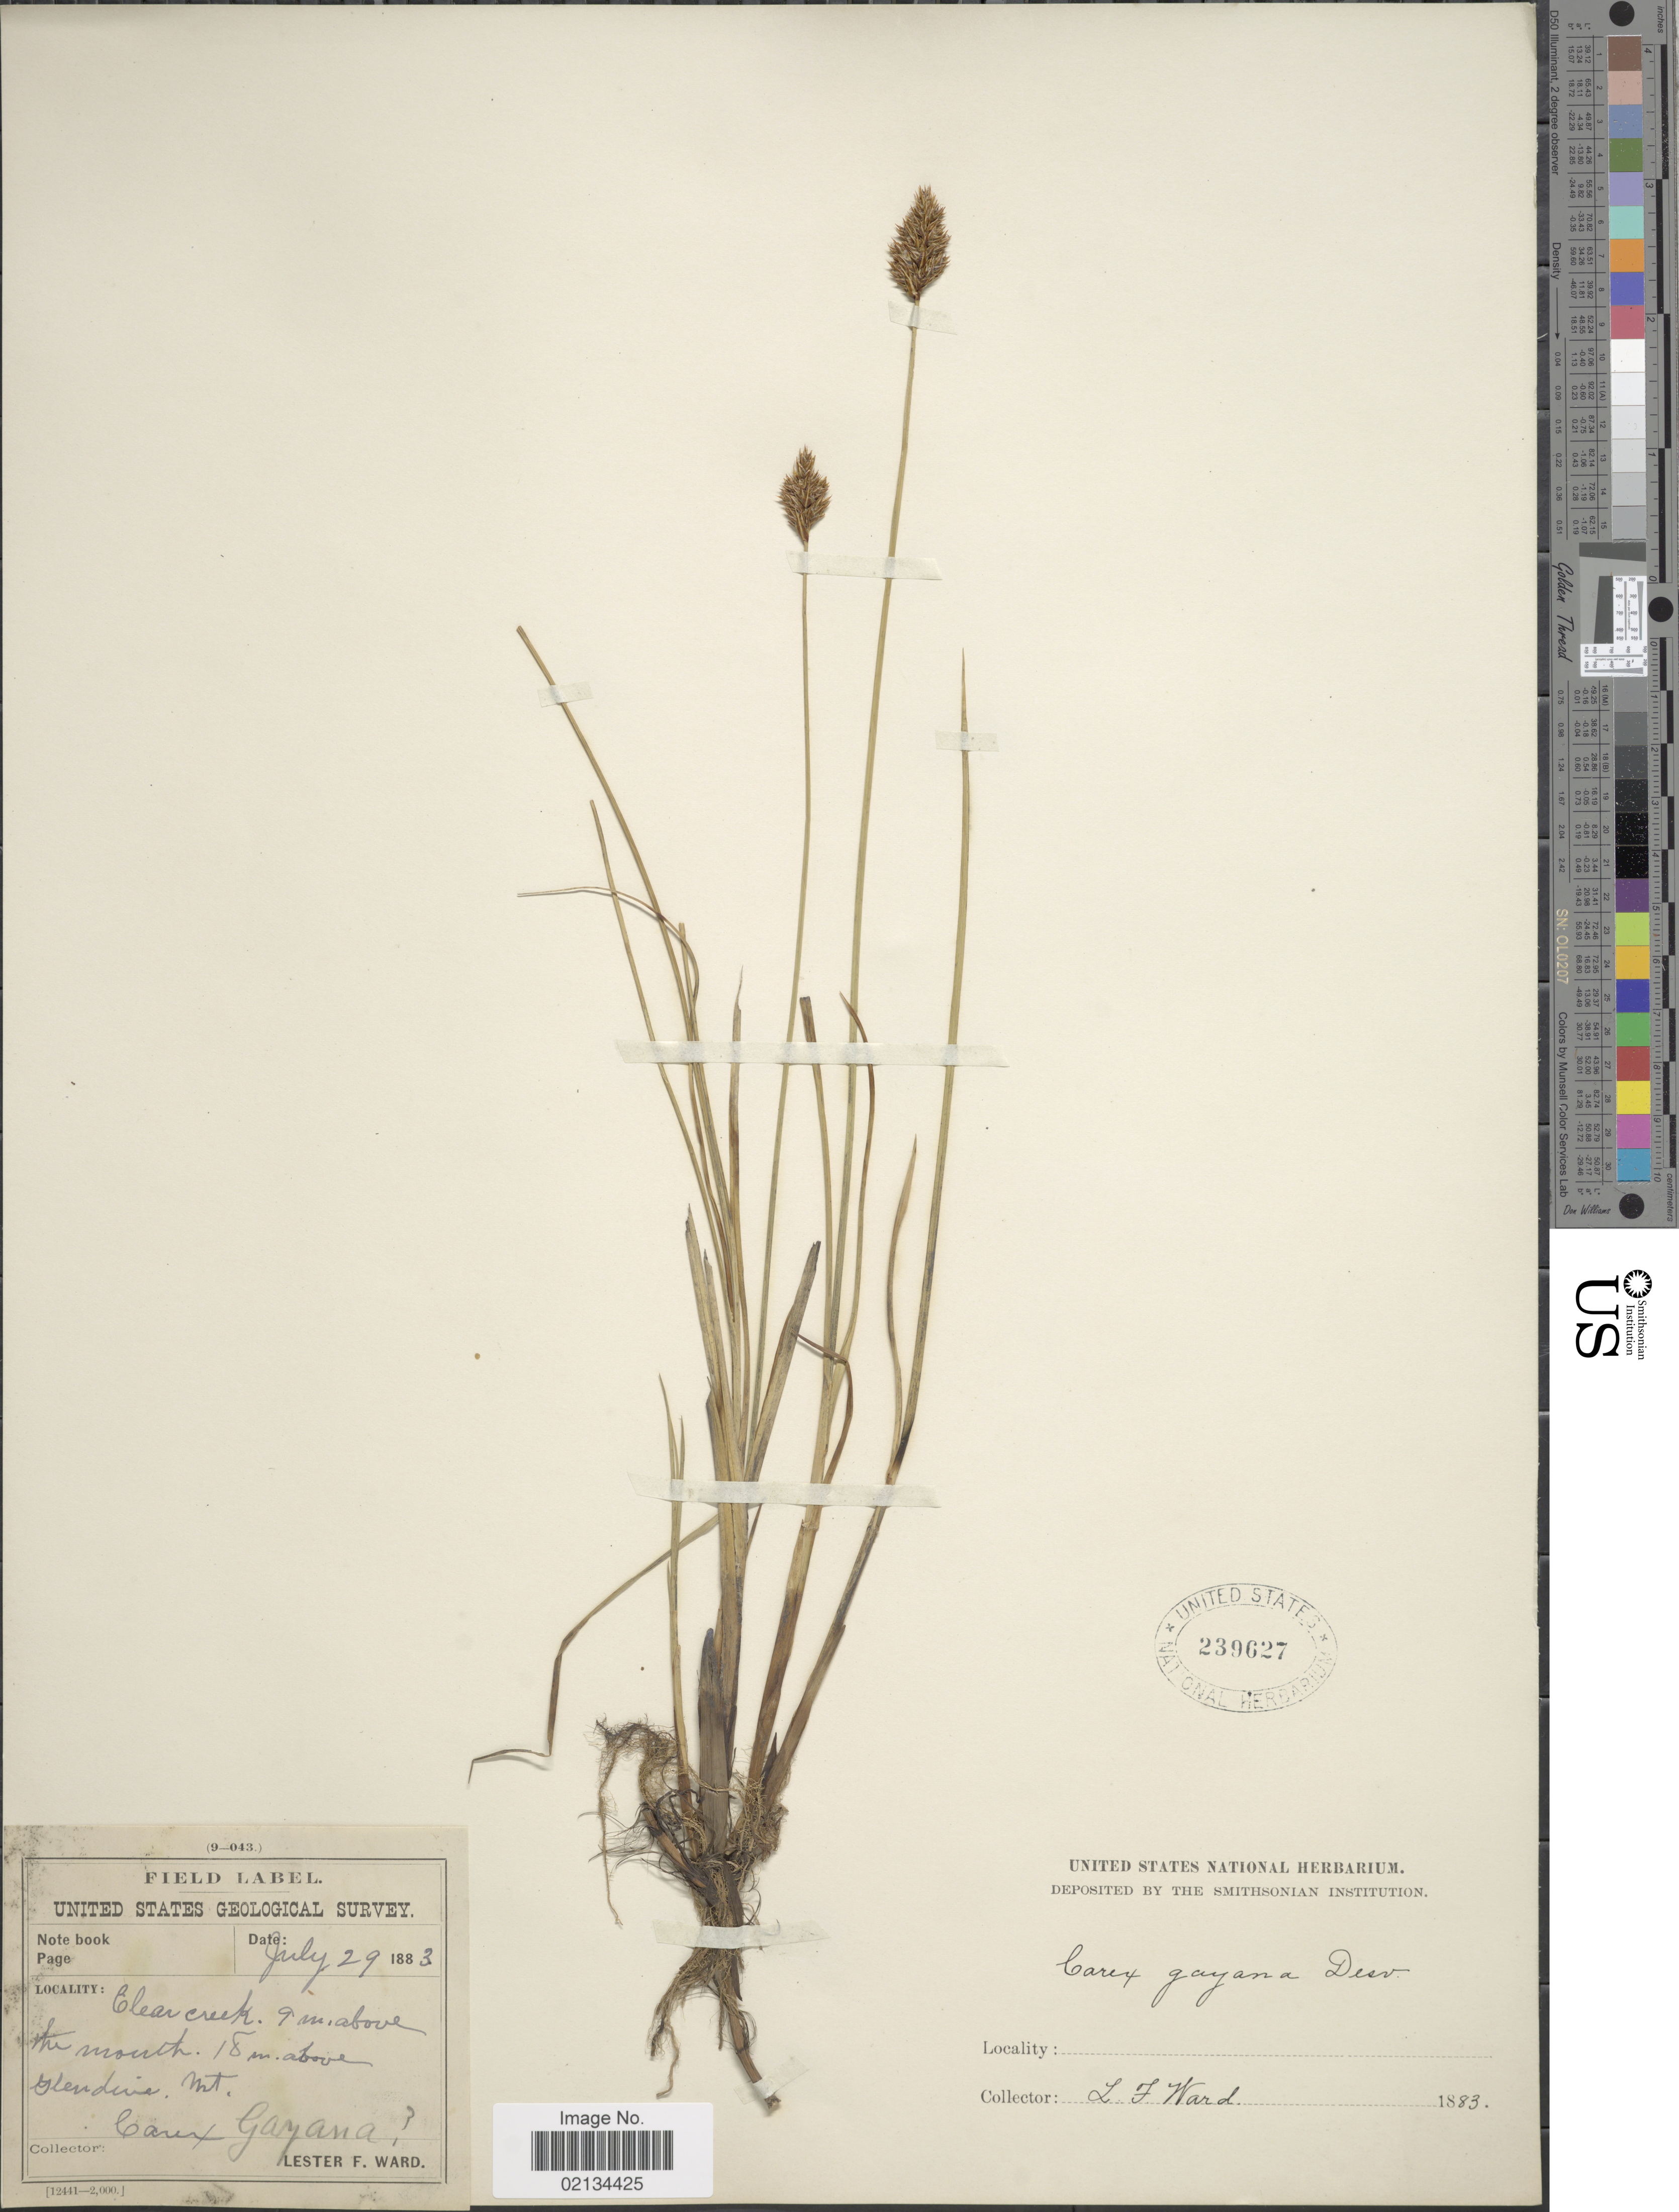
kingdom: Plantae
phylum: Tracheophyta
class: Liliopsida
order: Poales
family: Cyperaceae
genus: Carex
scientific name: Carex simulata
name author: Mack.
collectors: L. F. Ward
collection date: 1883-07-29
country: United States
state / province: Montana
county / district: Dawson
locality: Clear creek, 9 m. above the mouth, 18 m. above Glendive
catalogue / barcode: US 239627